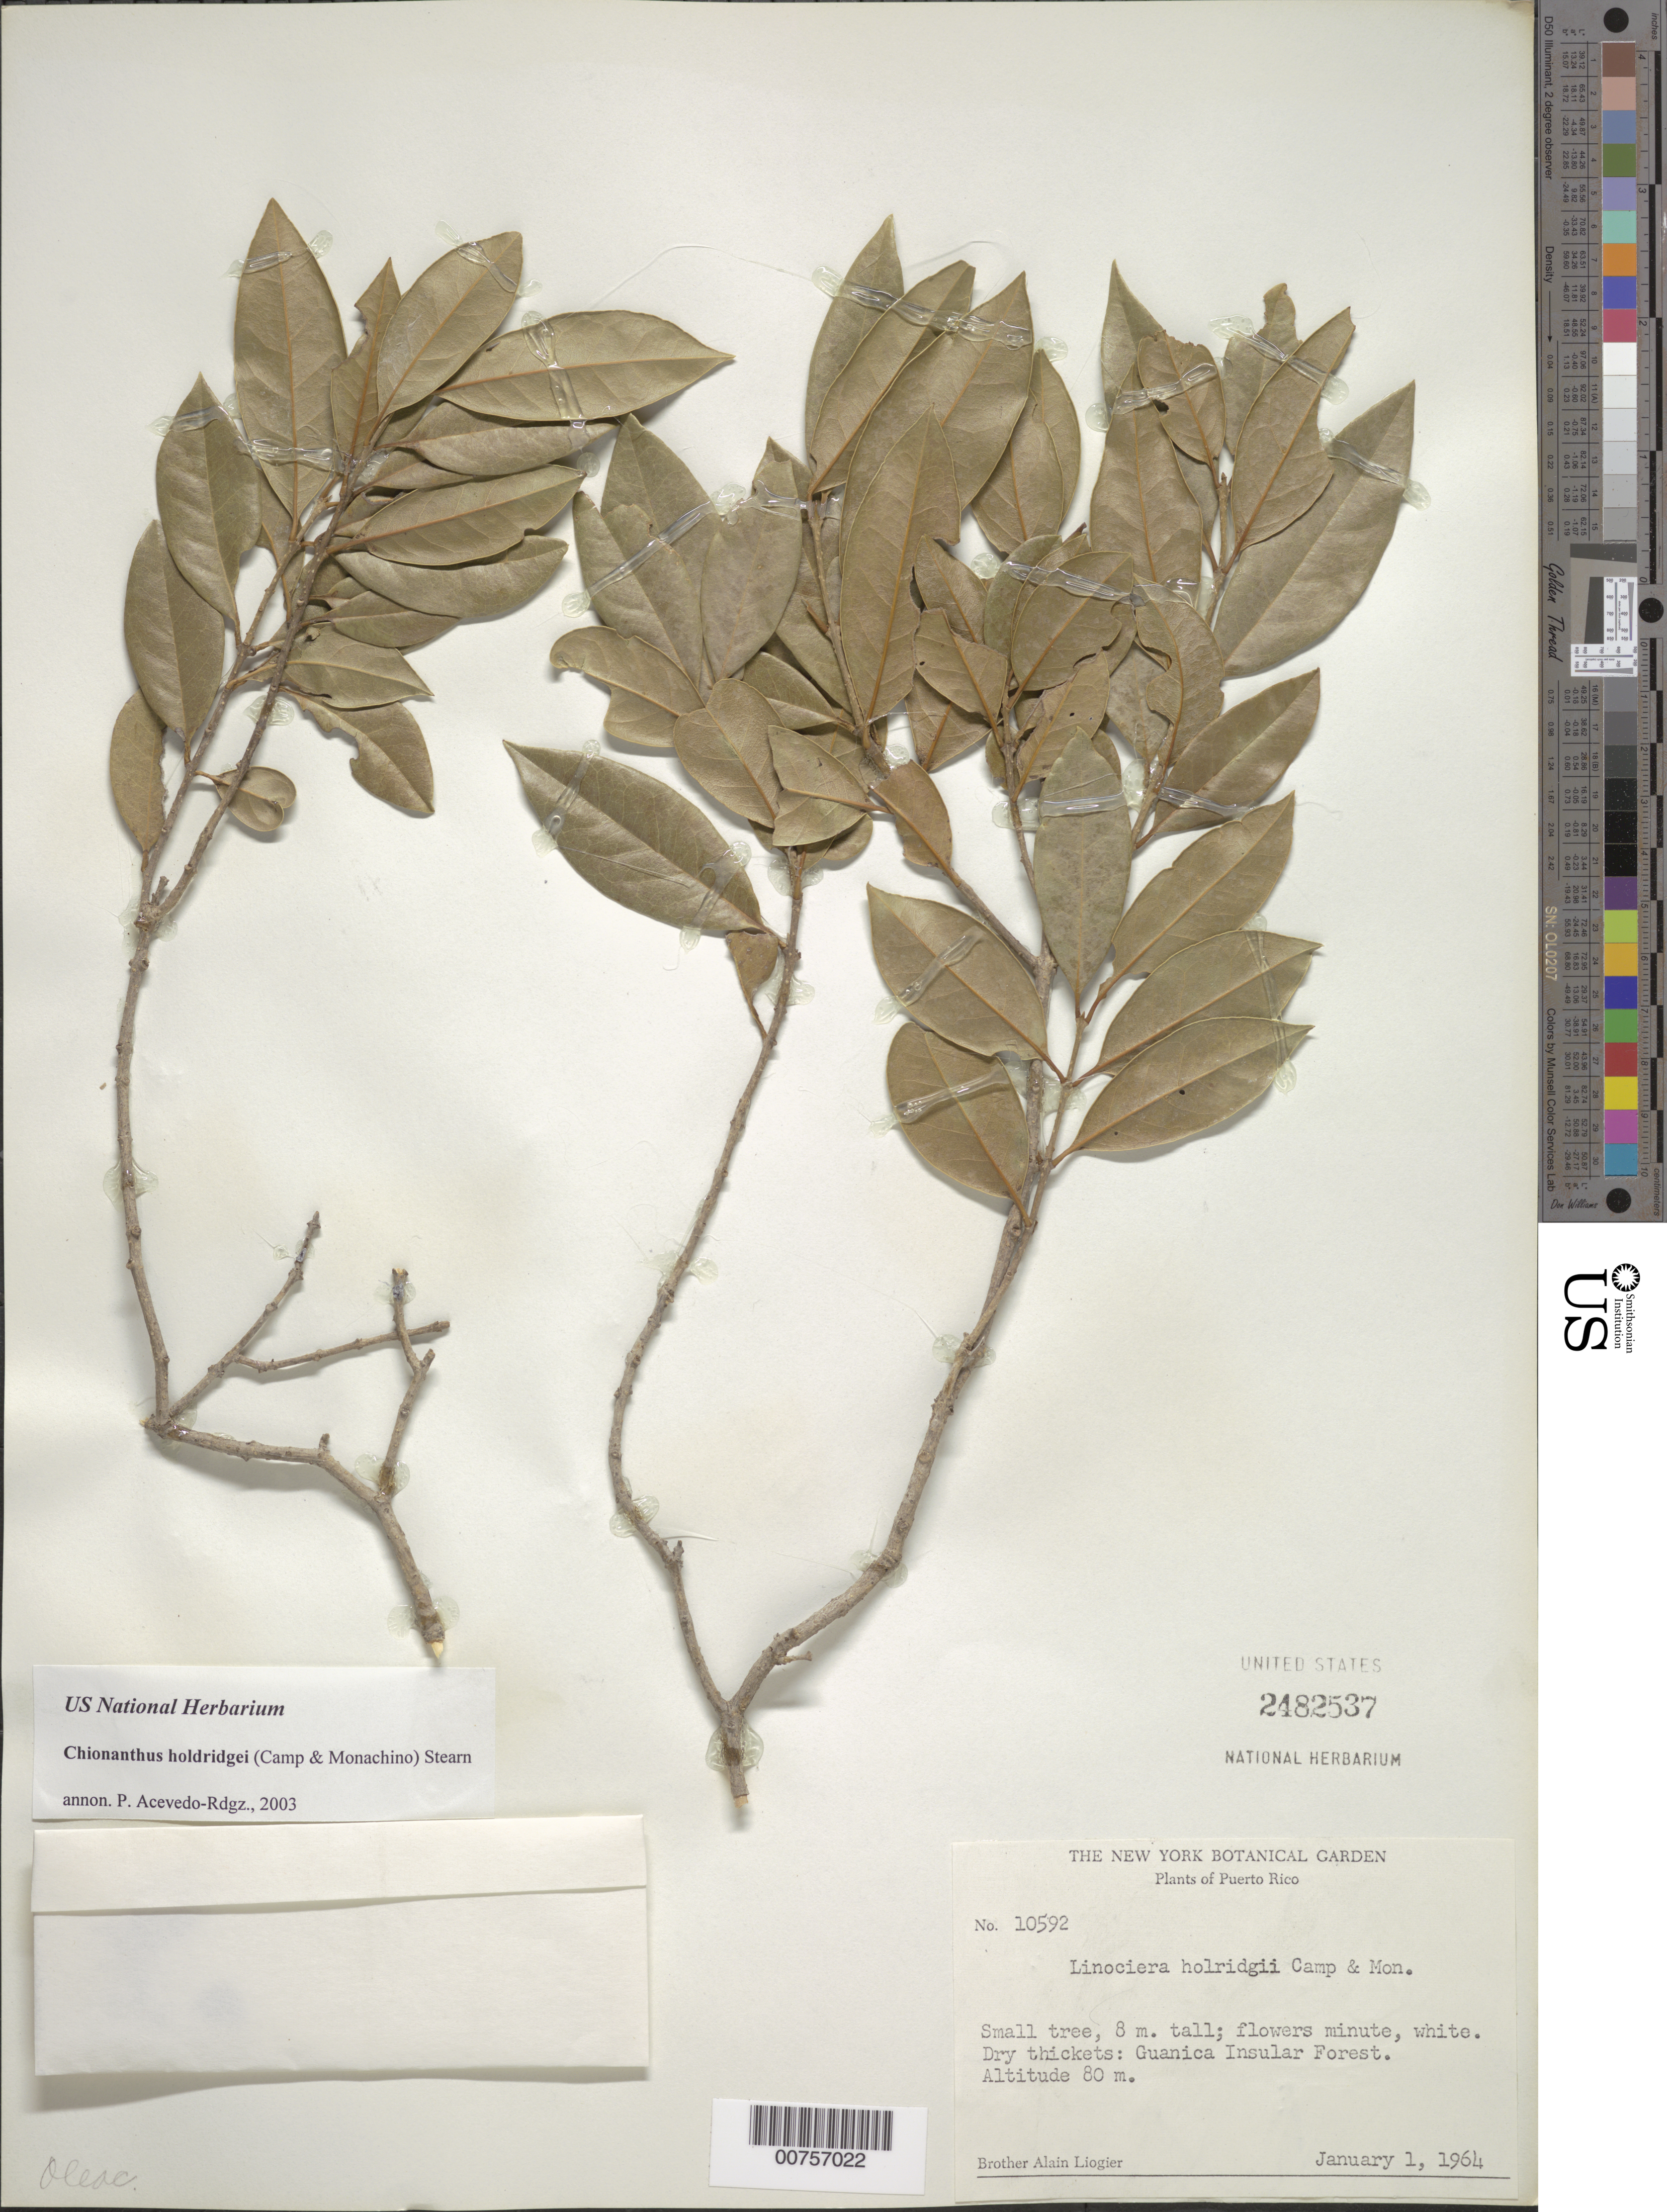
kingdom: Plantae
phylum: Tracheophyta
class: Magnoliopsida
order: Lamiales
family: Oleaceae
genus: Chionanthus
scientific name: Chionanthus holdridgii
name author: (Camp & Monach.) Stearn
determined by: Acevedo-Rodríguez, P., (BOT), Smithsonian Institution - National Museum of Natural History (UNITED STATES)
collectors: A. H. Liogier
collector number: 10592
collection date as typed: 01 Jan 1964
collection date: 1964-01-01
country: Puerto Rico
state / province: Guánica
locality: Guánica Insular Forest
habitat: Dry thickets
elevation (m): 80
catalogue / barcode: US 2482537